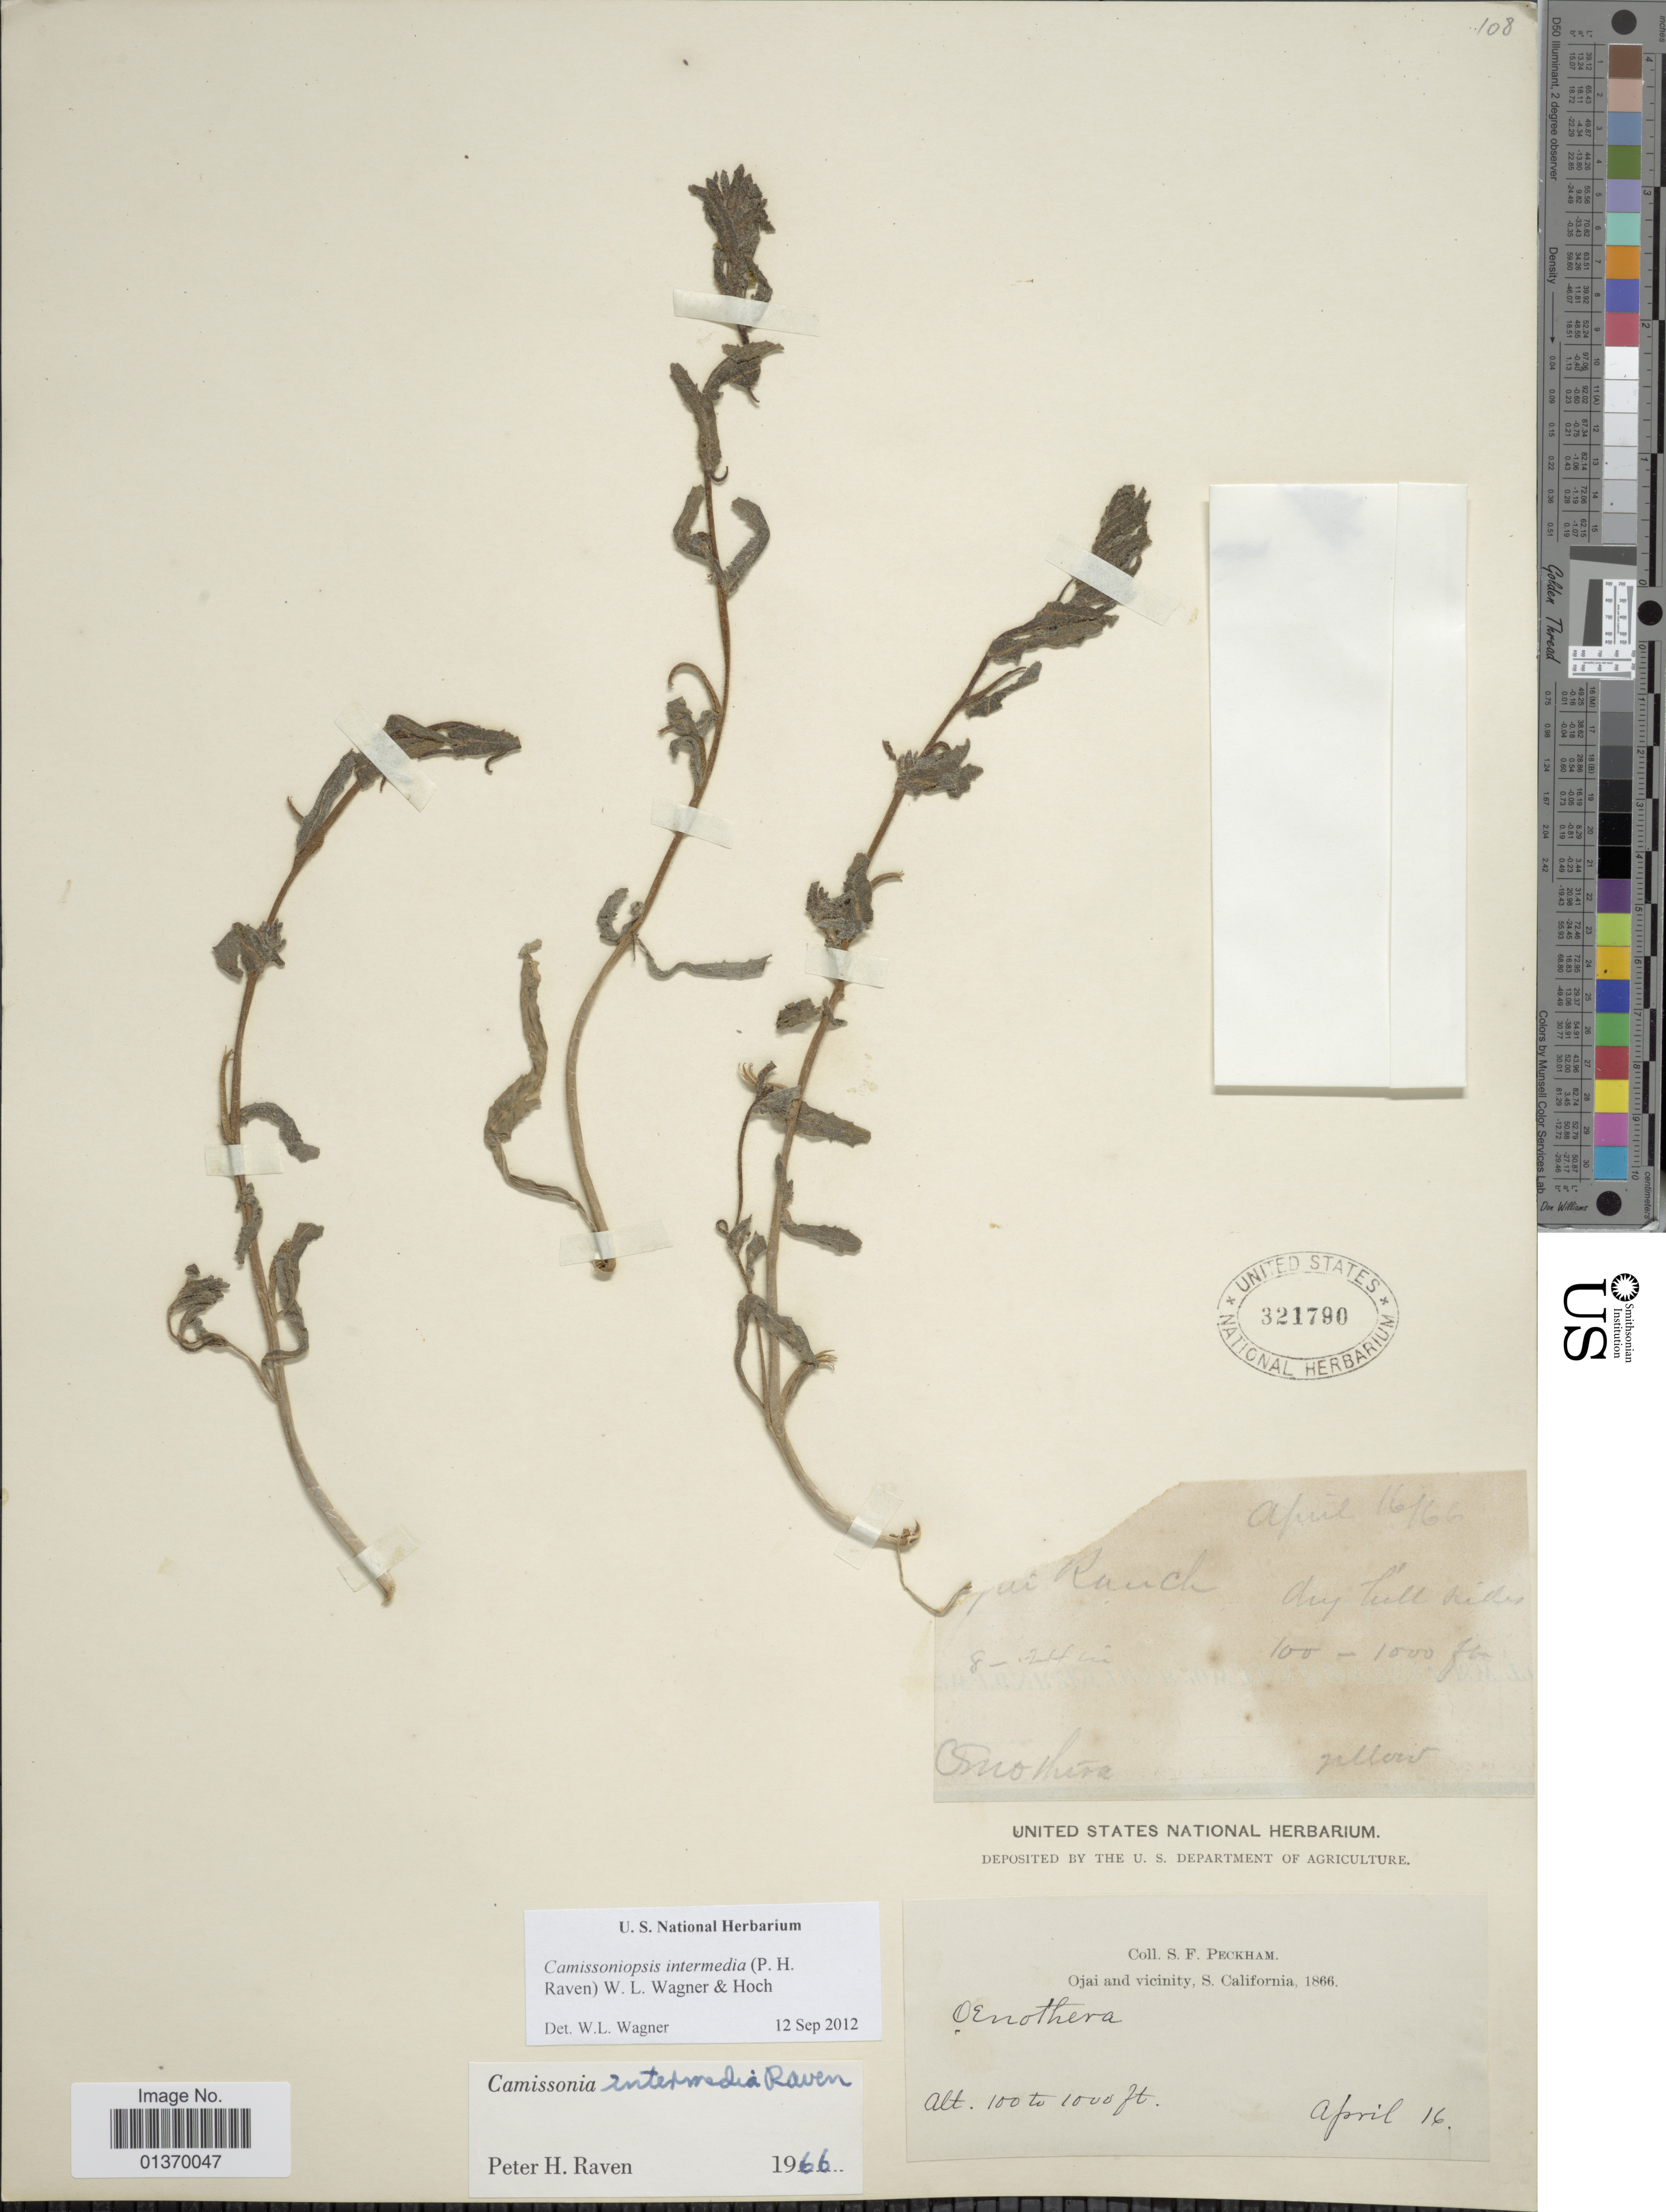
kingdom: Plantae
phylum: Tracheophyta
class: Magnoliopsida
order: Myrtales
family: Onagraceae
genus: Camissoniopsis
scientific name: Camissoniopsis intermedia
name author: (P.H. Raven) W.L. Wagner & Hoch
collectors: S. Peckham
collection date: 1866-04-16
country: United States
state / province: California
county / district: Ventura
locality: Ojai and vicinity, S. California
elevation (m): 30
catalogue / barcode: US 321790